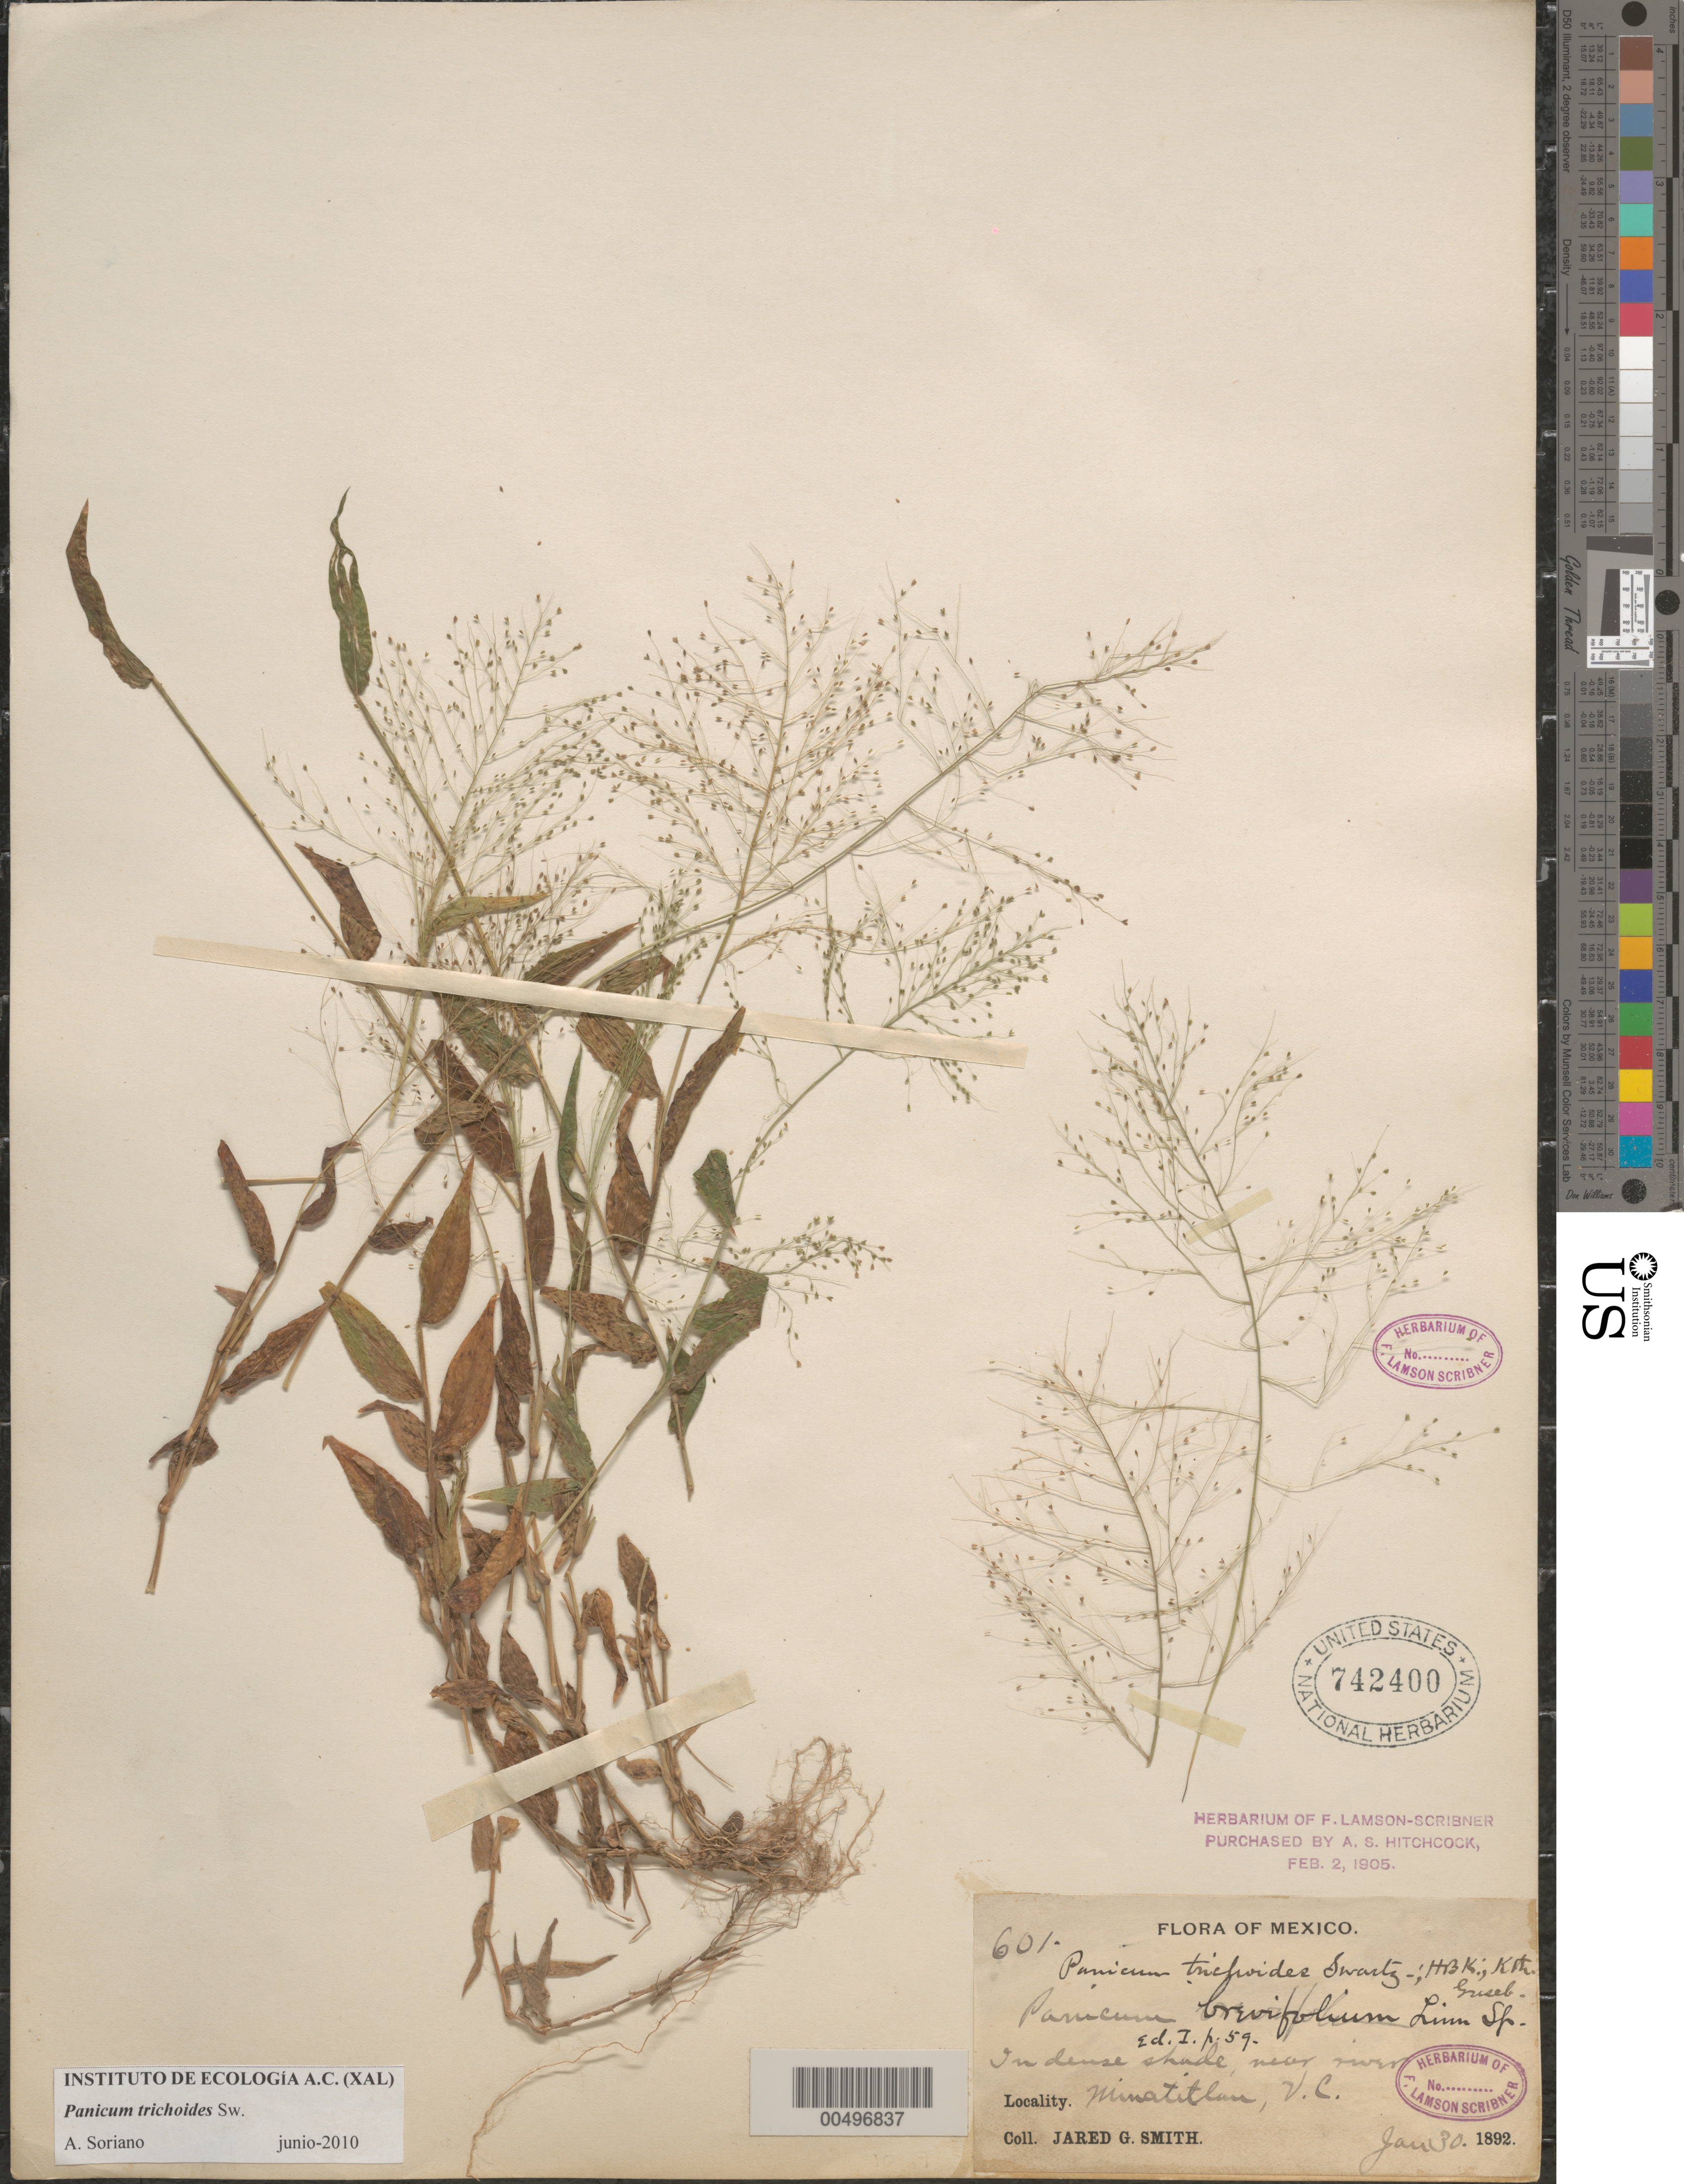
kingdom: Plantae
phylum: Tracheophyta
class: Liliopsida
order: Poales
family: Poaceae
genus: Panicum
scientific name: Panicum trichoides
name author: Sw.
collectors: J. G. Smith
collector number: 601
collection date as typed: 30 Jan 1892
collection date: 1892-01-30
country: Mexico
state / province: Veracruz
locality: Minatitlán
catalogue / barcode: US 742400